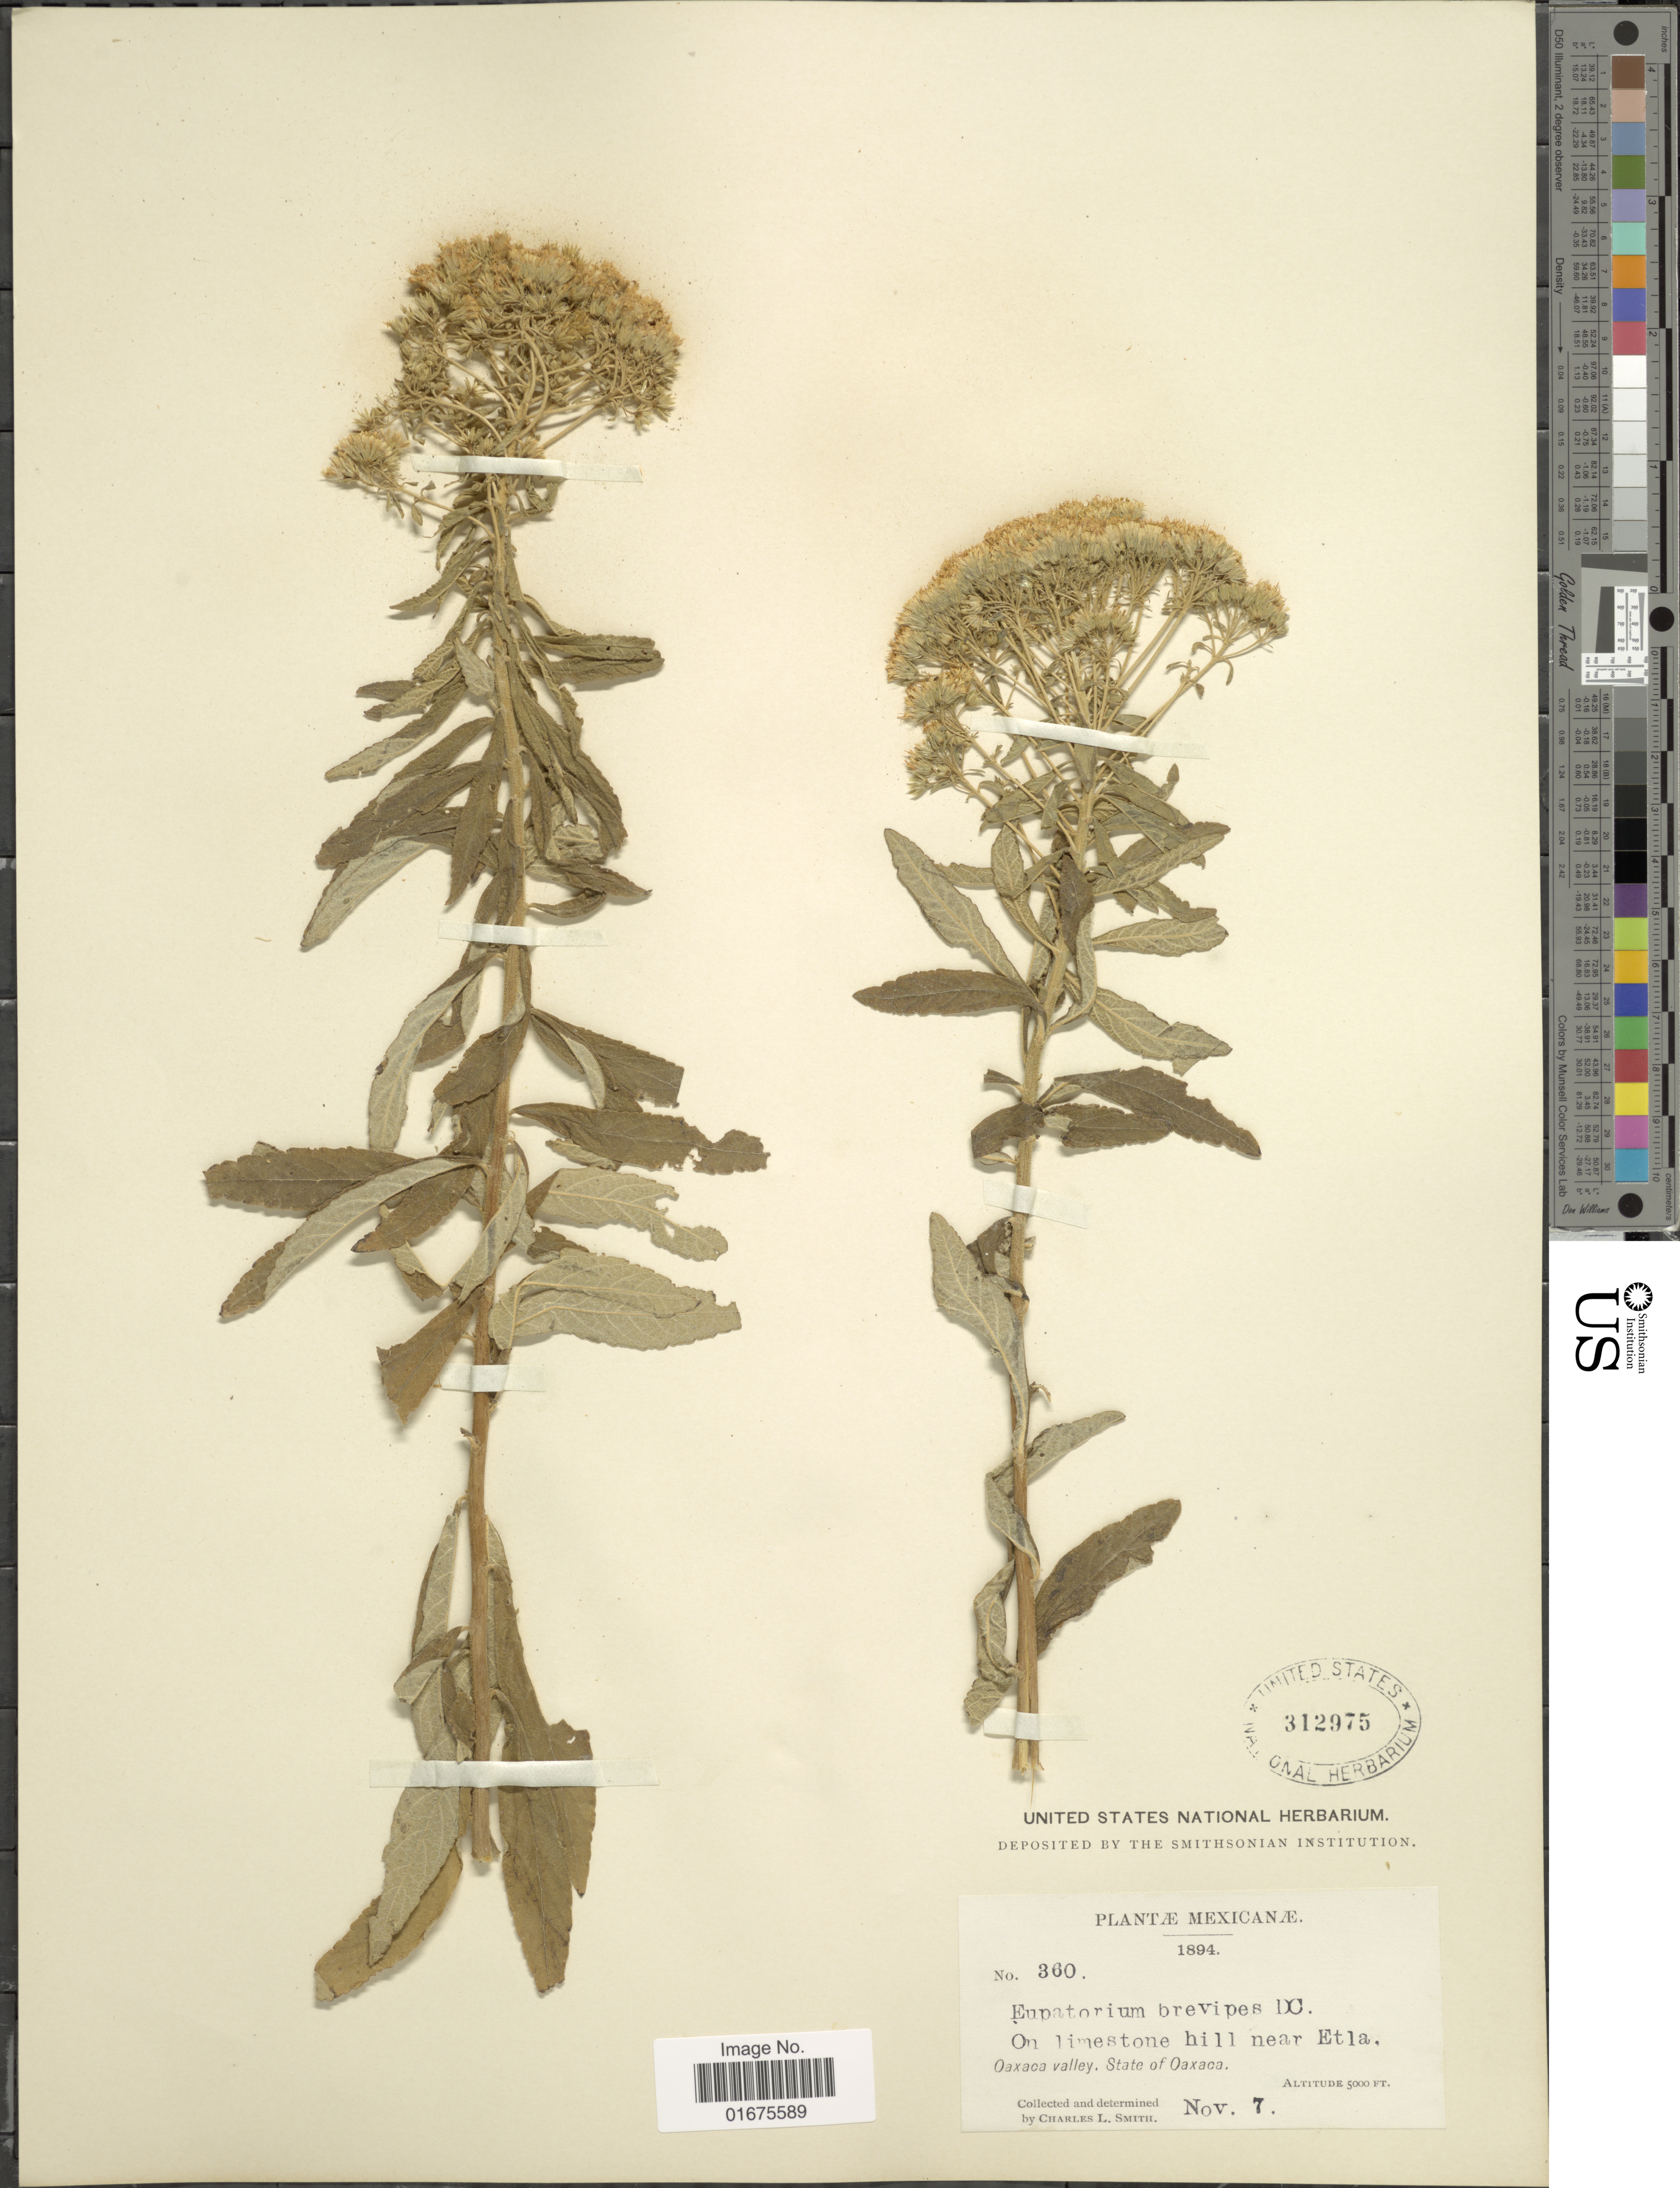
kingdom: Plantae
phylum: Tracheophyta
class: Magnoliopsida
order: Asterales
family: Asteraceae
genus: Ageratina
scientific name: Ageratina brevipes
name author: (DC.) R.M. King & H. Rob.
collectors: C. L. Smith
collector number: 360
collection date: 1894-11-07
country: Mexico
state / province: Oaxaca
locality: On limestone hill near Etla. Oaxaca valley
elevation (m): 1524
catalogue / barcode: US 312975